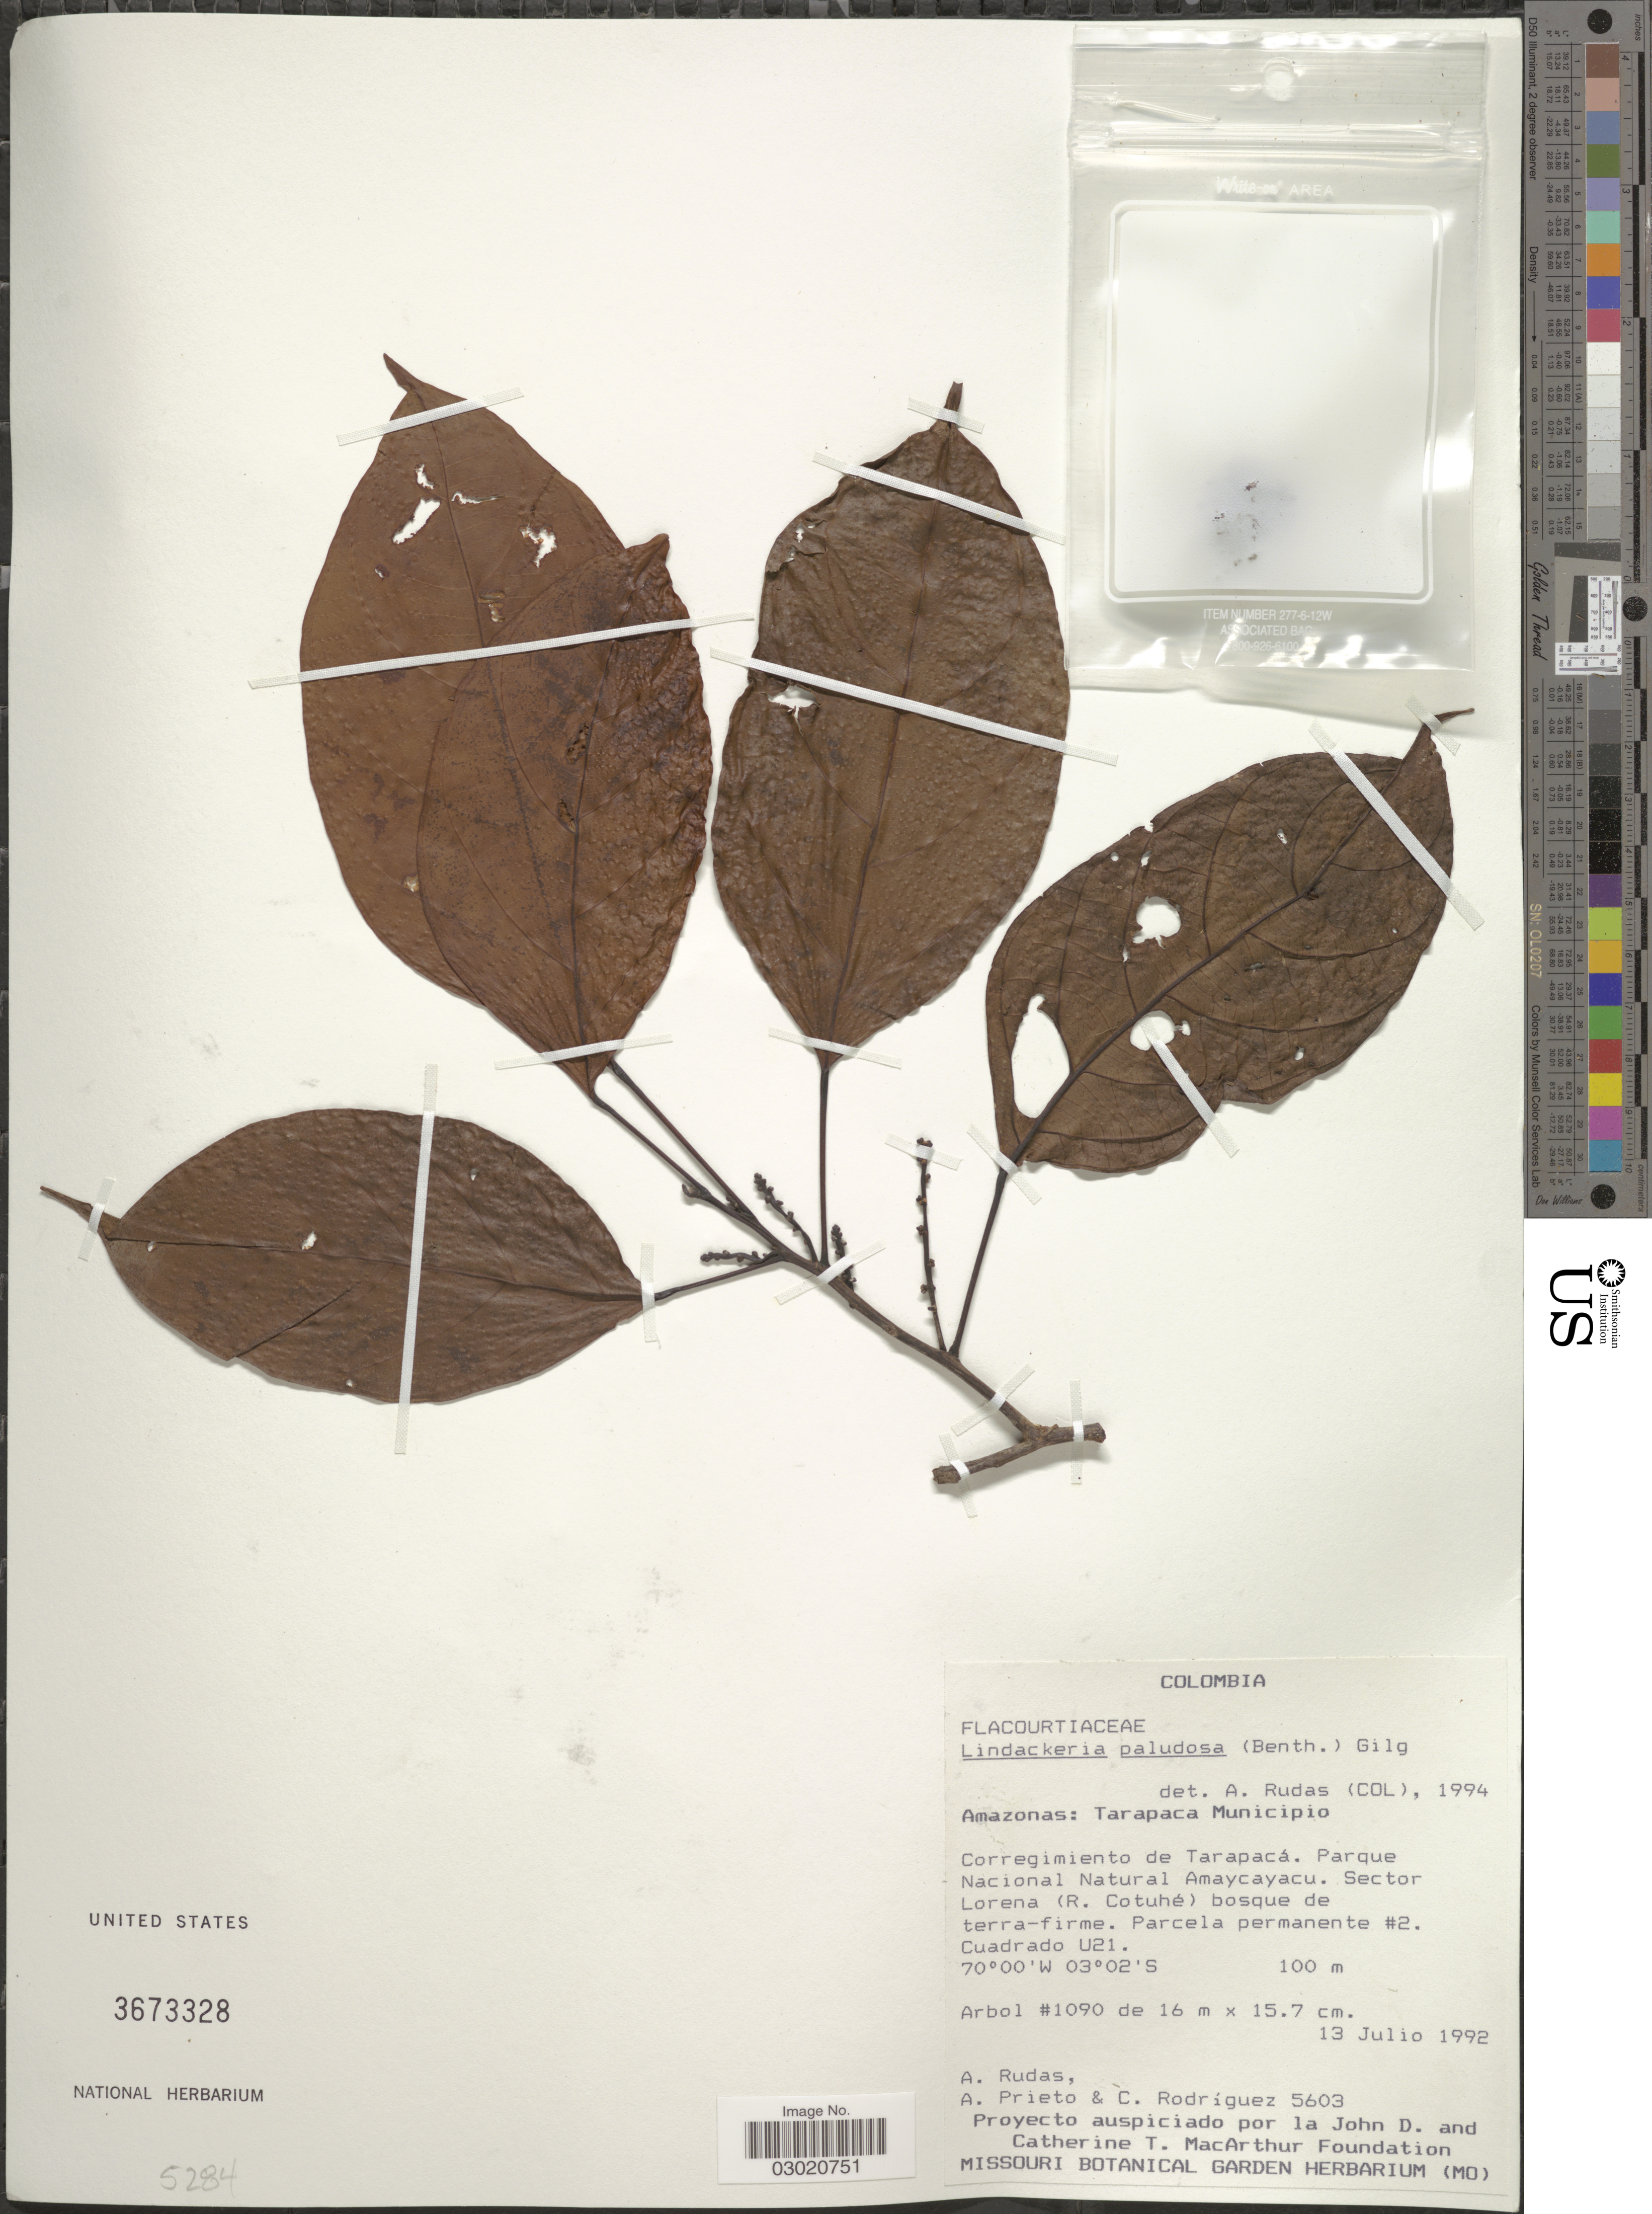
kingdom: Plantae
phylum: Tracheophyta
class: Magnoliopsida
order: Malpighiales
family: Achariaceae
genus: Lindackeria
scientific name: Lindackeria paludosa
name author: (Benth.) Gilg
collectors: A. Rudas, A. Prieto & C. Rodríguez-Flores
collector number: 5603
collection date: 1992-07-13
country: Colombia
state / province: Amazônas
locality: Amazonas: Tarapaca Municipio, Corregimiento de Tarapacá, Parque Nacional Natural Amaycayacu, Sector Lorena (R. Cotuhé) bosque de terra-firme, Parcela permanente #2, Cuadrado U21.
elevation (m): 100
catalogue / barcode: US 3673328